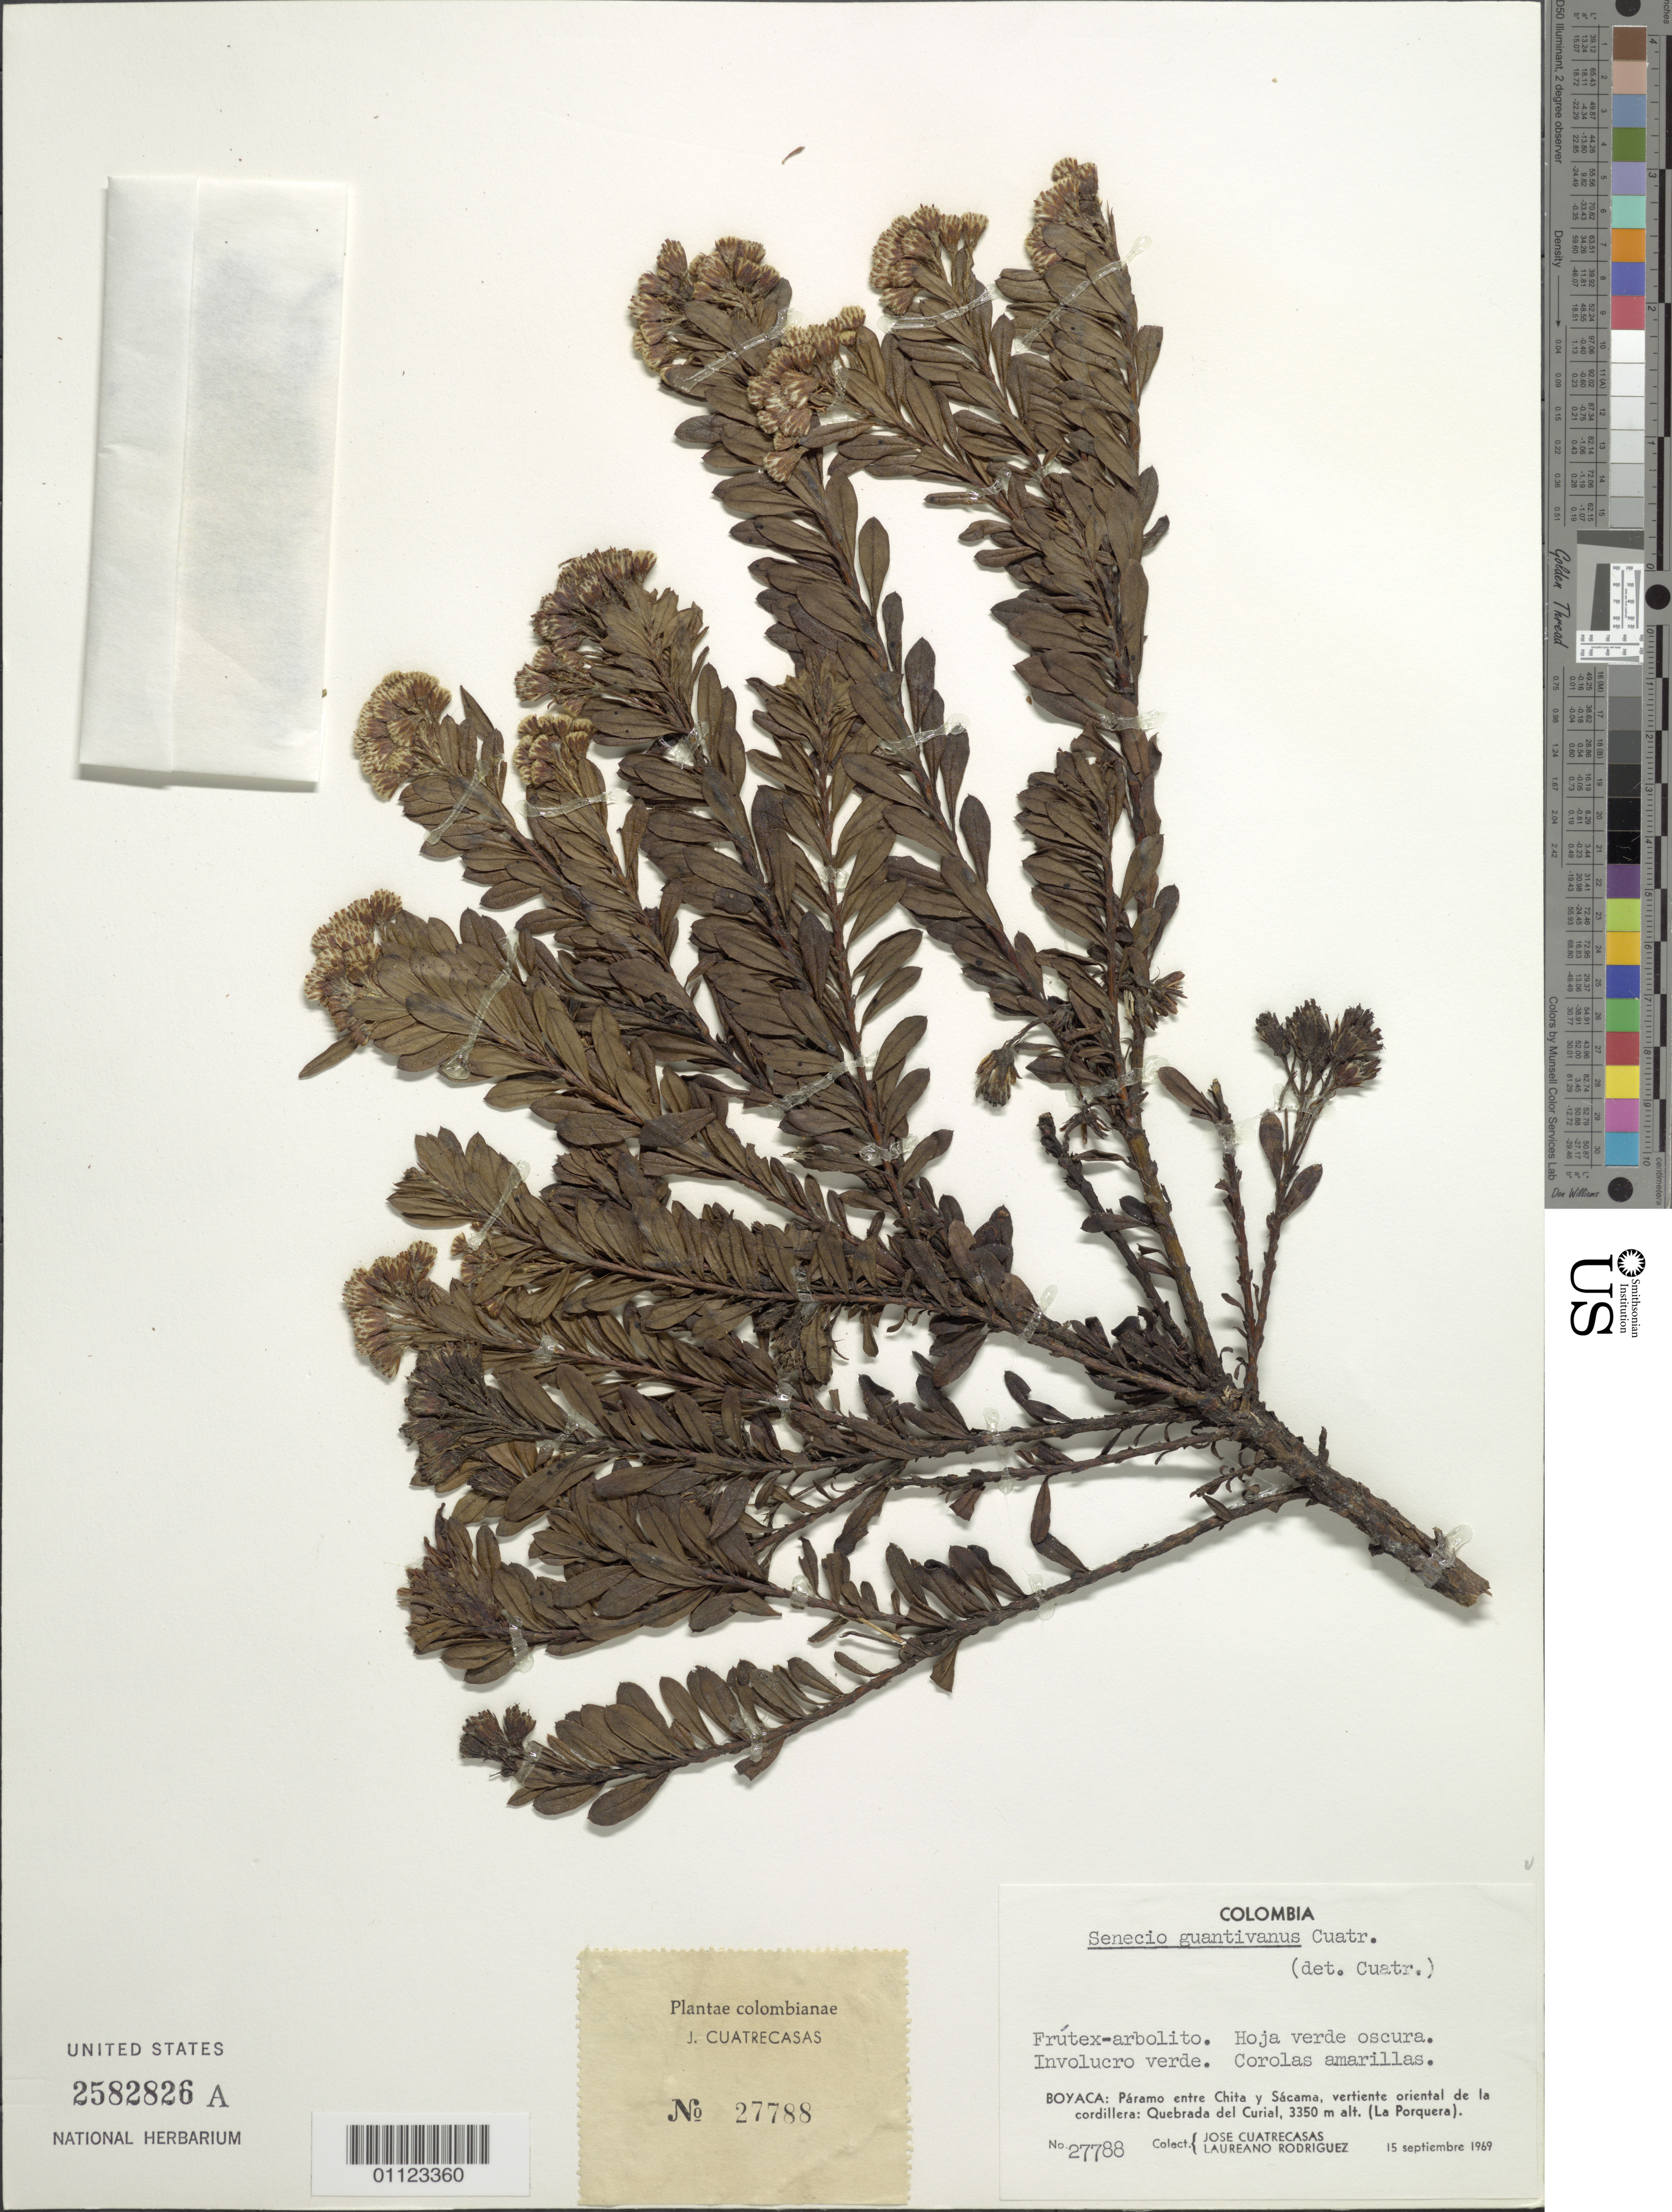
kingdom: Plantae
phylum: Tracheophyta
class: Magnoliopsida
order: Asterales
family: Asteraceae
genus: Pentacalia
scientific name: Pentacalia pulchella subsp. guantivana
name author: (Cuatrec.) Cuatrec.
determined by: Cuatrecasas, J.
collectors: J. Cuatrecasas & L. Rodriguez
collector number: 27788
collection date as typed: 15 Sep 1969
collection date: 1969-09-15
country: Colombia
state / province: Boyacá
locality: Páramo entre Chita & Sacama, Vertiente Oriental de la Cordillera, Quebrada del Curial, La Porquera. [Upland between Chita & Sacama, eastern slope of the mountain range, Quebrada del Curial, La Porquera.]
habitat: Paramo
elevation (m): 3350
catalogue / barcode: US 2582826